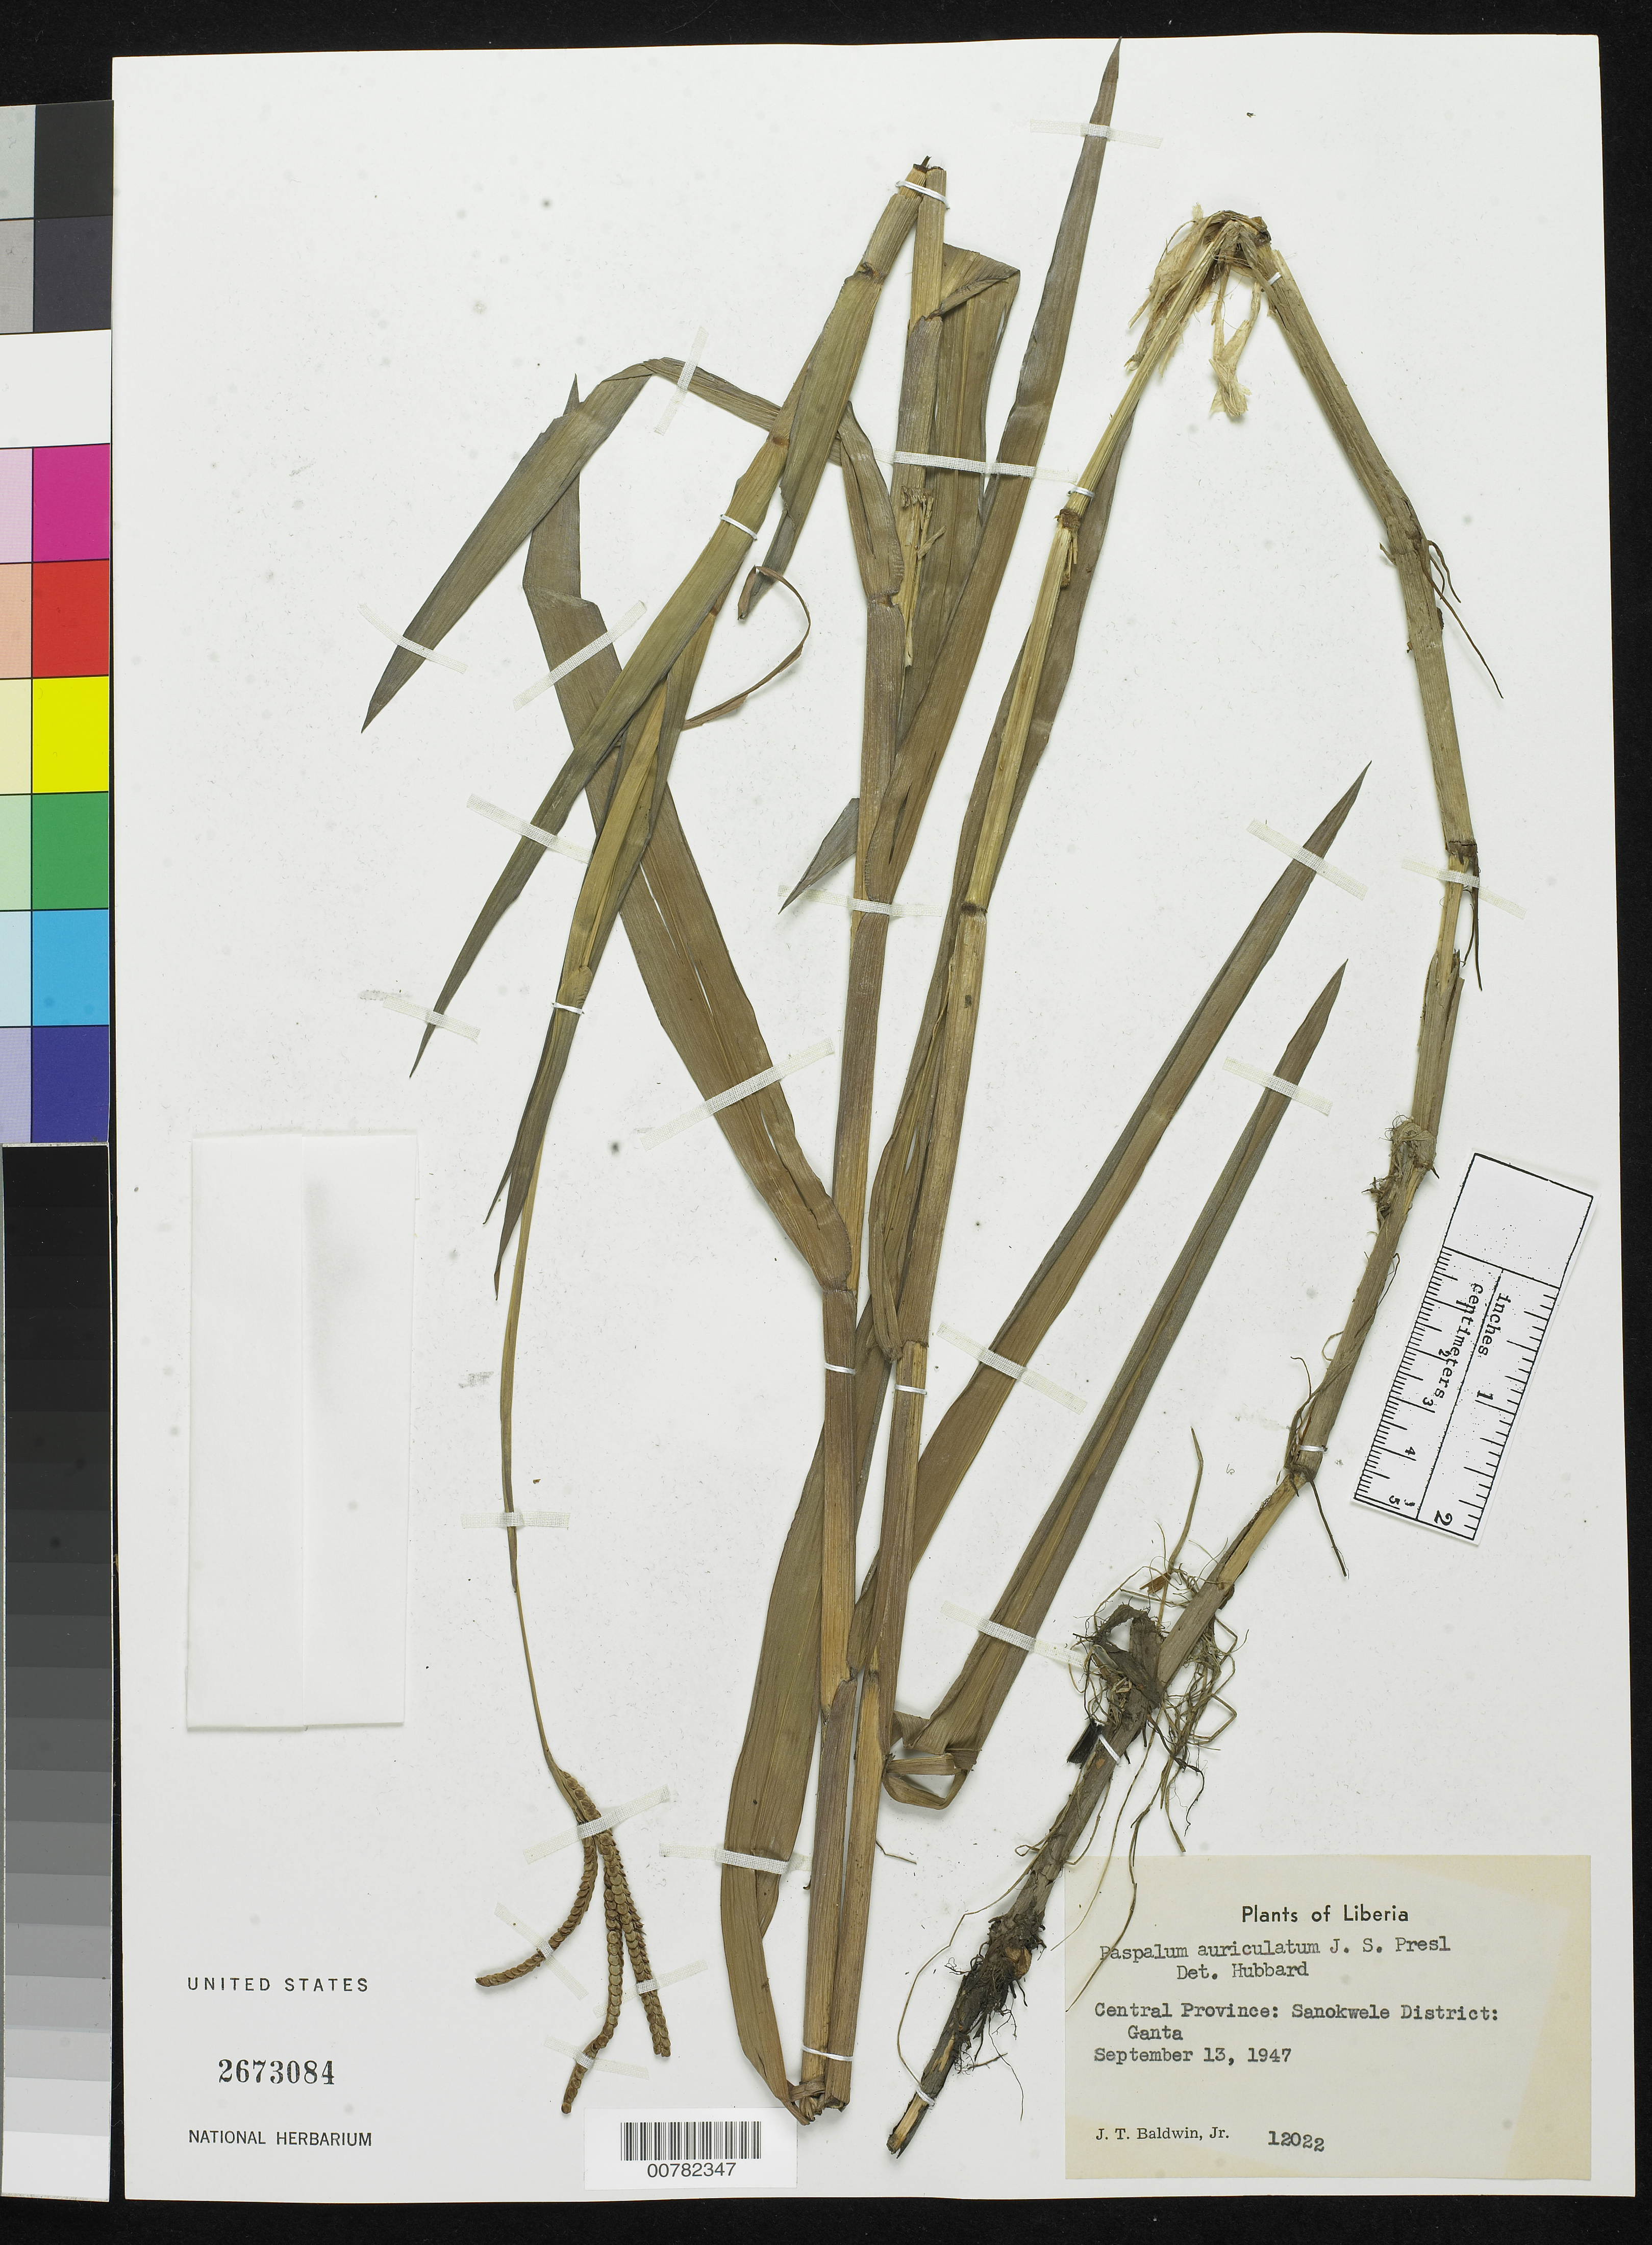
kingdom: Plantae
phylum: Tracheophyta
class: Liliopsida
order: Poales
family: Poaceae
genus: Paspalum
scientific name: Paspalum auriculatum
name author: J. Presl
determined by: Hubbard, C. E.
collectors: J. T. Baldwin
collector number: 12022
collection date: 1947-09-13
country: Liberia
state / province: Nimba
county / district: Sanokwele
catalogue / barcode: US 2673084